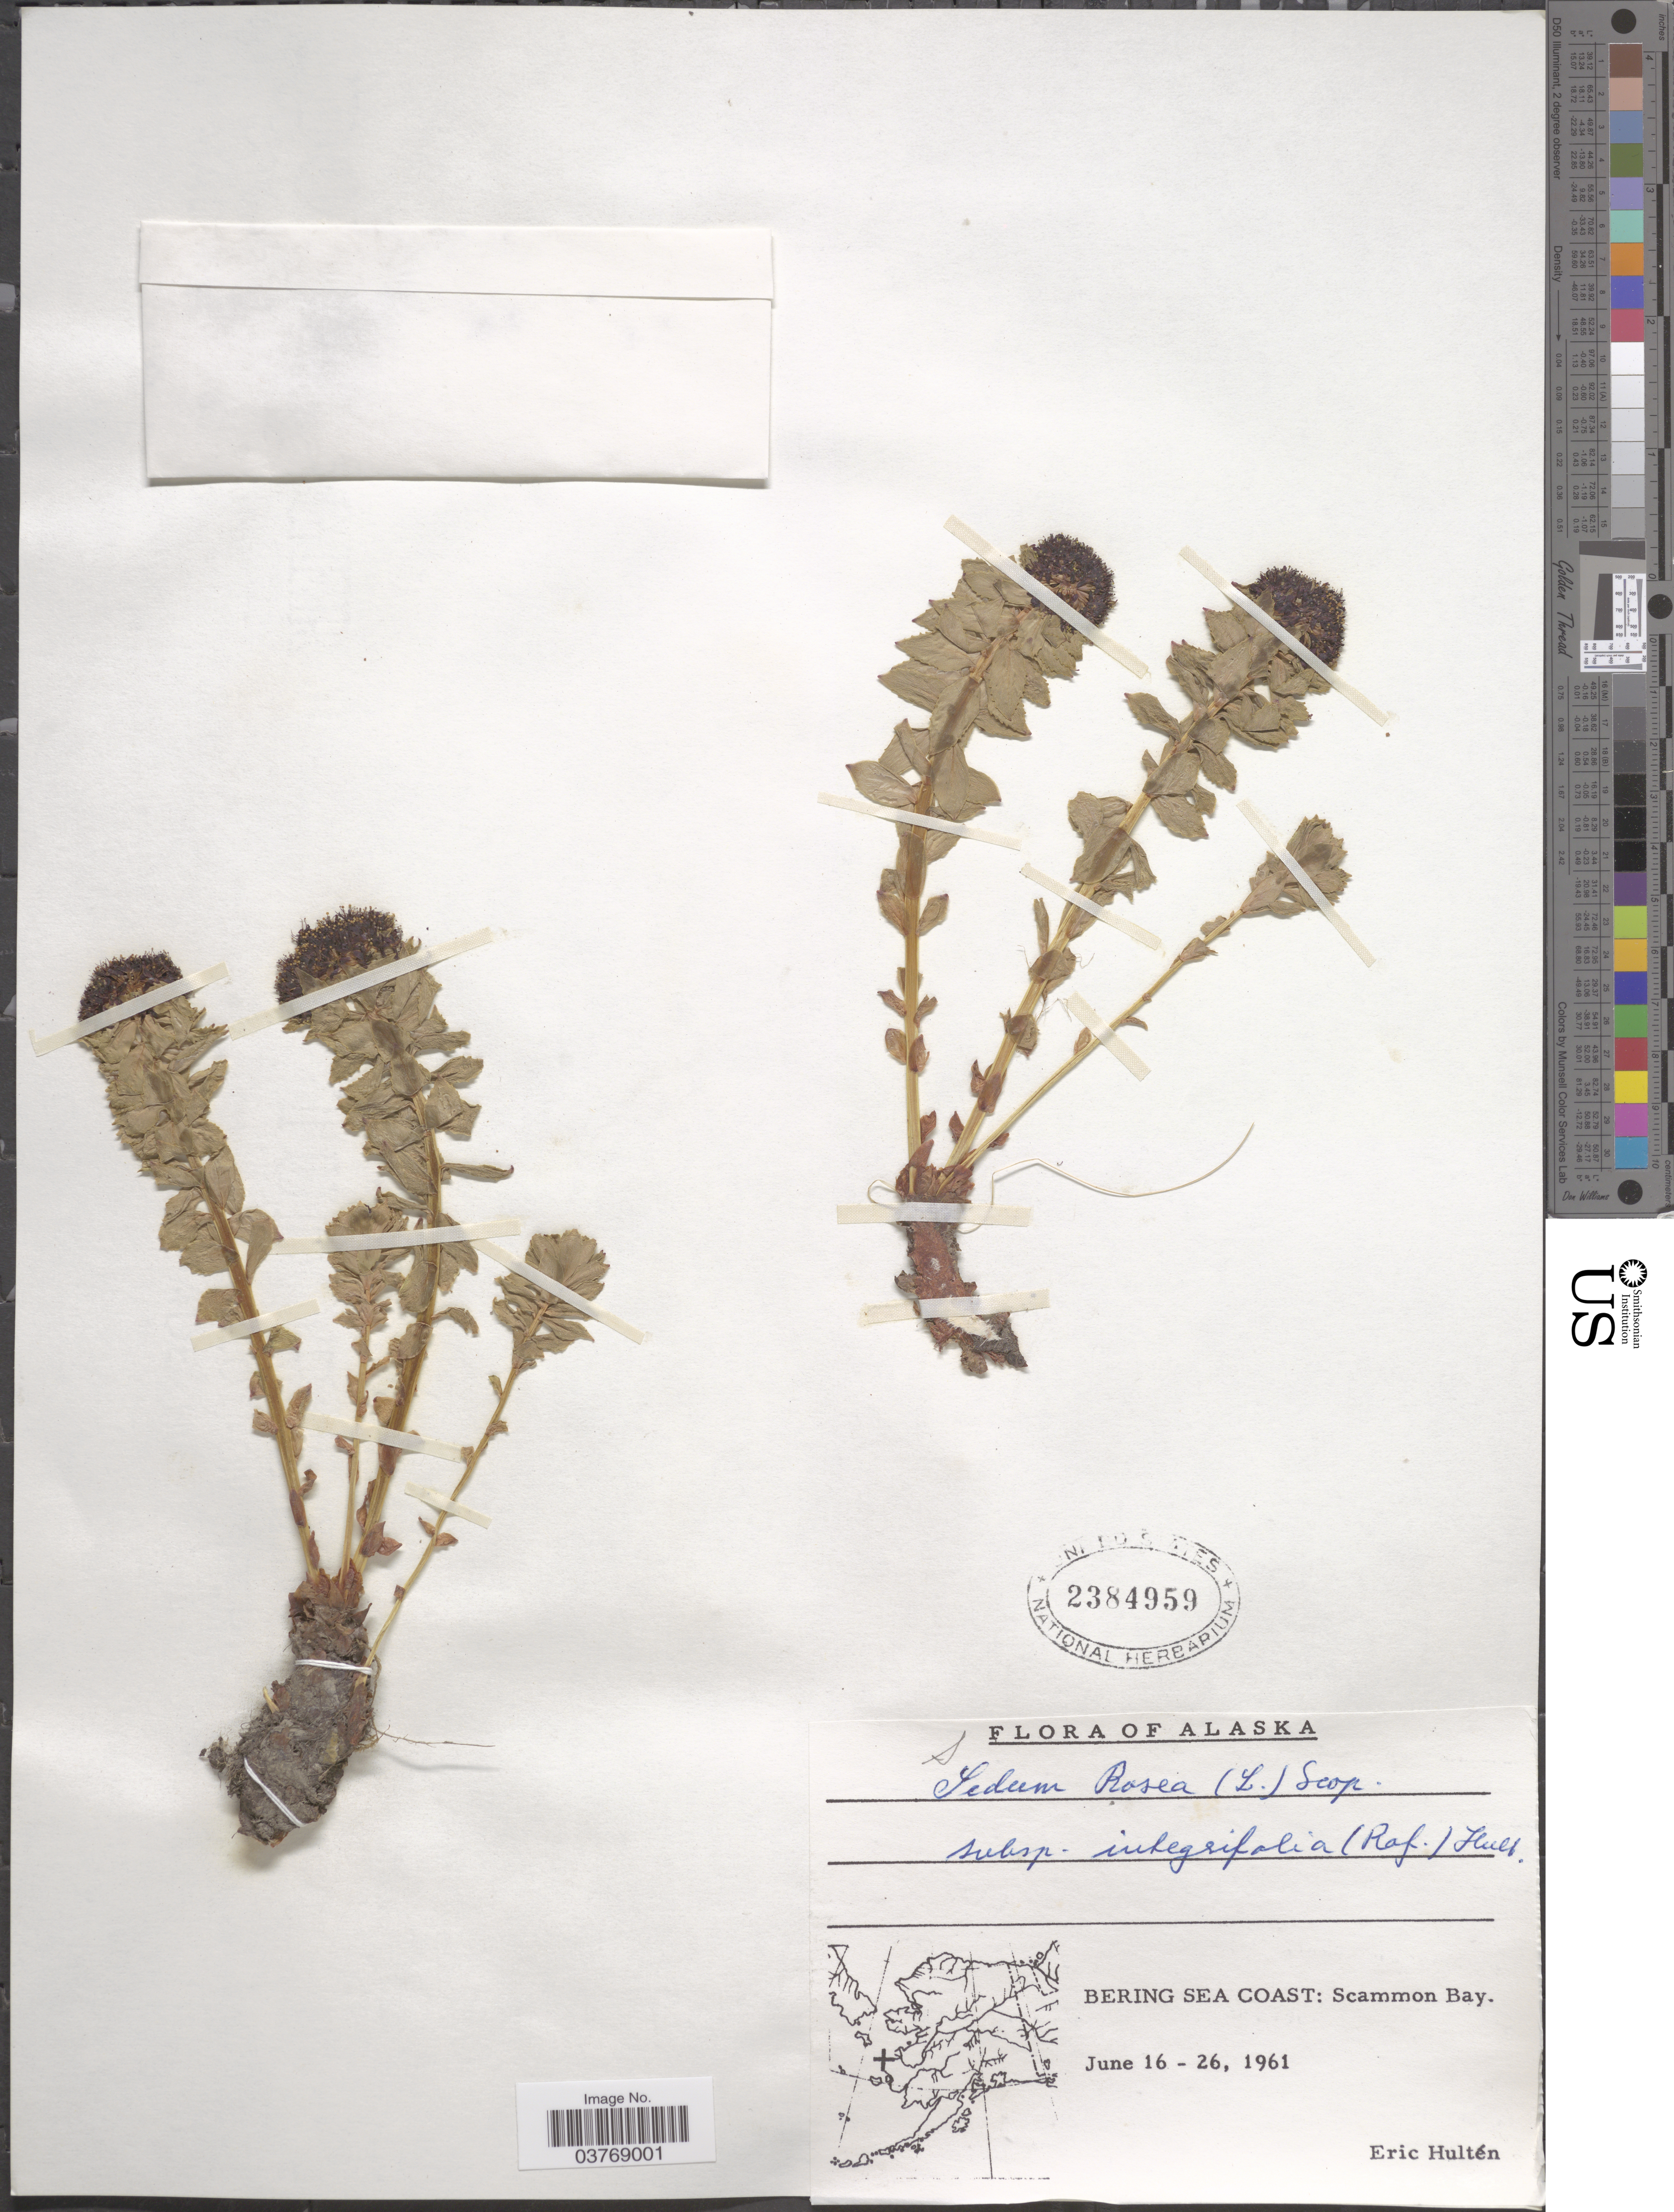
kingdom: Plantae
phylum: Tracheophyta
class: Magnoliopsida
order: Saxifragales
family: Crassulaceae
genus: Rhodiola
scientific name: Rhodiola integrifolia subsp. integrifolia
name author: Raf.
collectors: E. G. Hultén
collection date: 1961-06-16/1961-06-26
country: United States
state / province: Alaska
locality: Bering Sea Coast: Scammon Bay.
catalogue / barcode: US 2384959